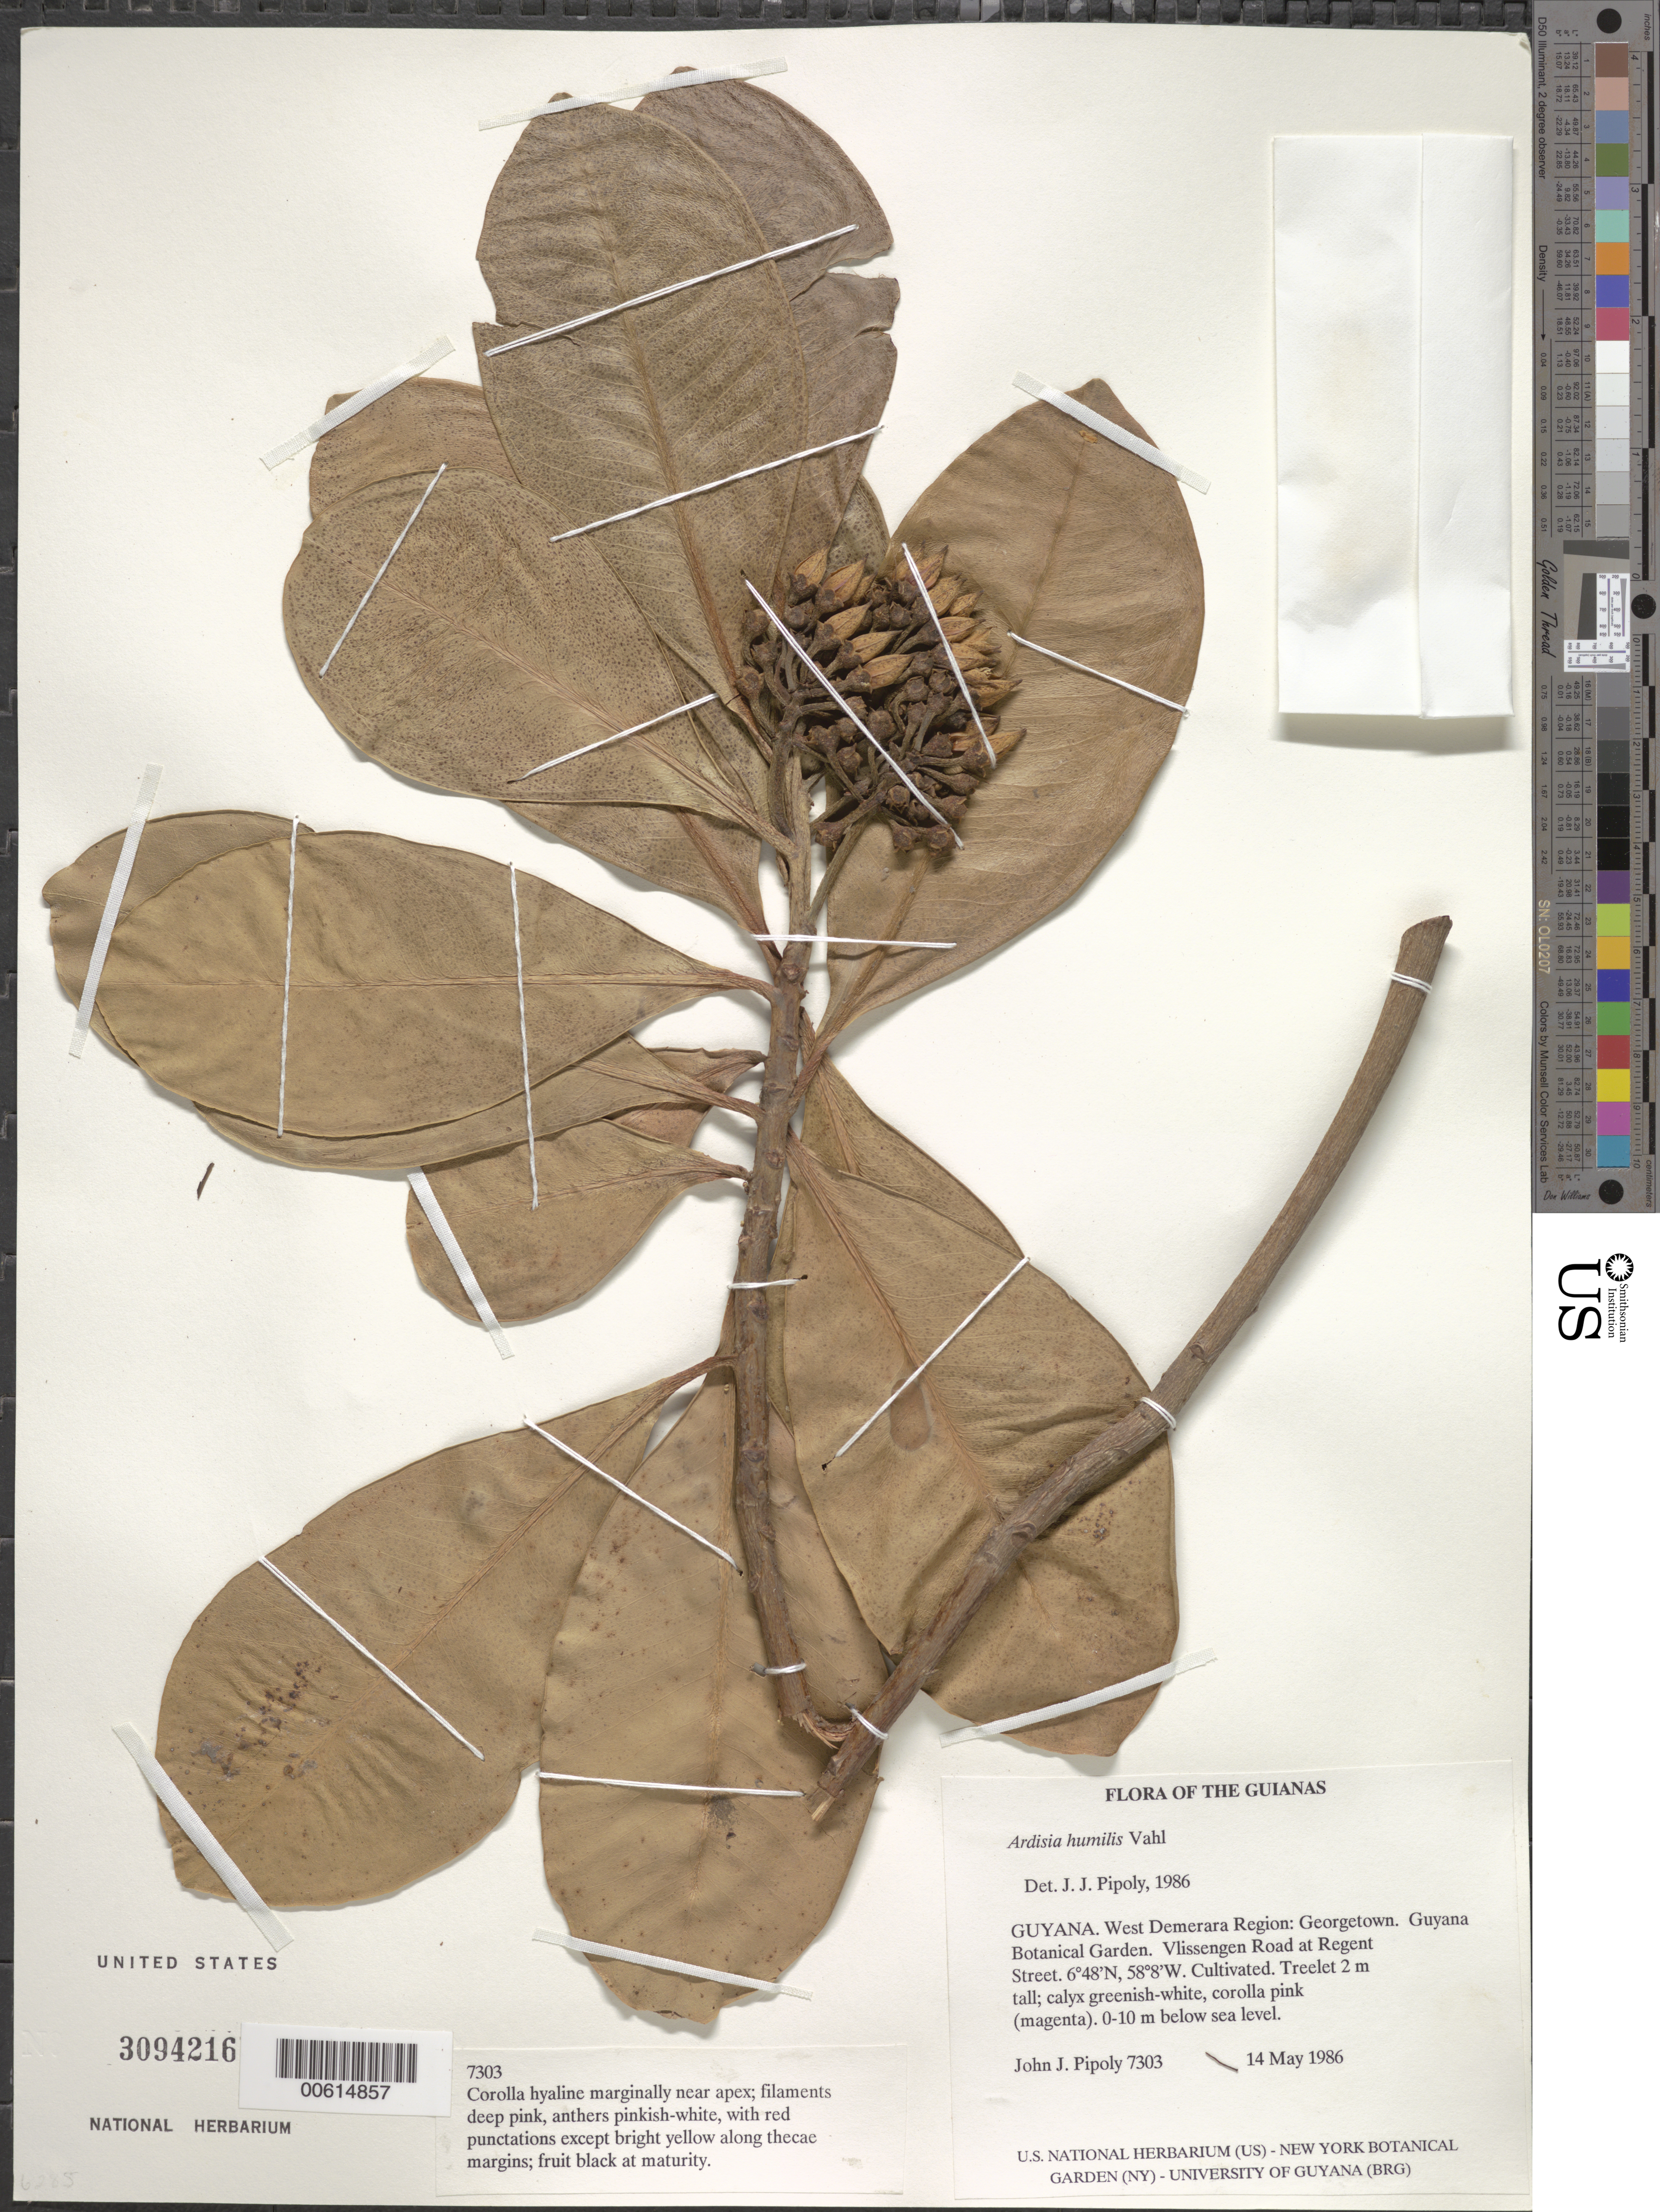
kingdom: Plantae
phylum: Tracheophyta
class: Magnoliopsida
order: Ericales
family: Primulaceae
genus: Ardisia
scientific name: Ardisia humilis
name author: Vahl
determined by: Pipoly, J. J., III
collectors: J. J. Pipoly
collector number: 7303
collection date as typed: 14 May 1986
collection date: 1986-05-14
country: Guyana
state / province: Demerara-Mahaica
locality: Georgetown. Guyana Botanical Garden. Vlissengen Road at Regent Street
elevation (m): -3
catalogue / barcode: US 3094216